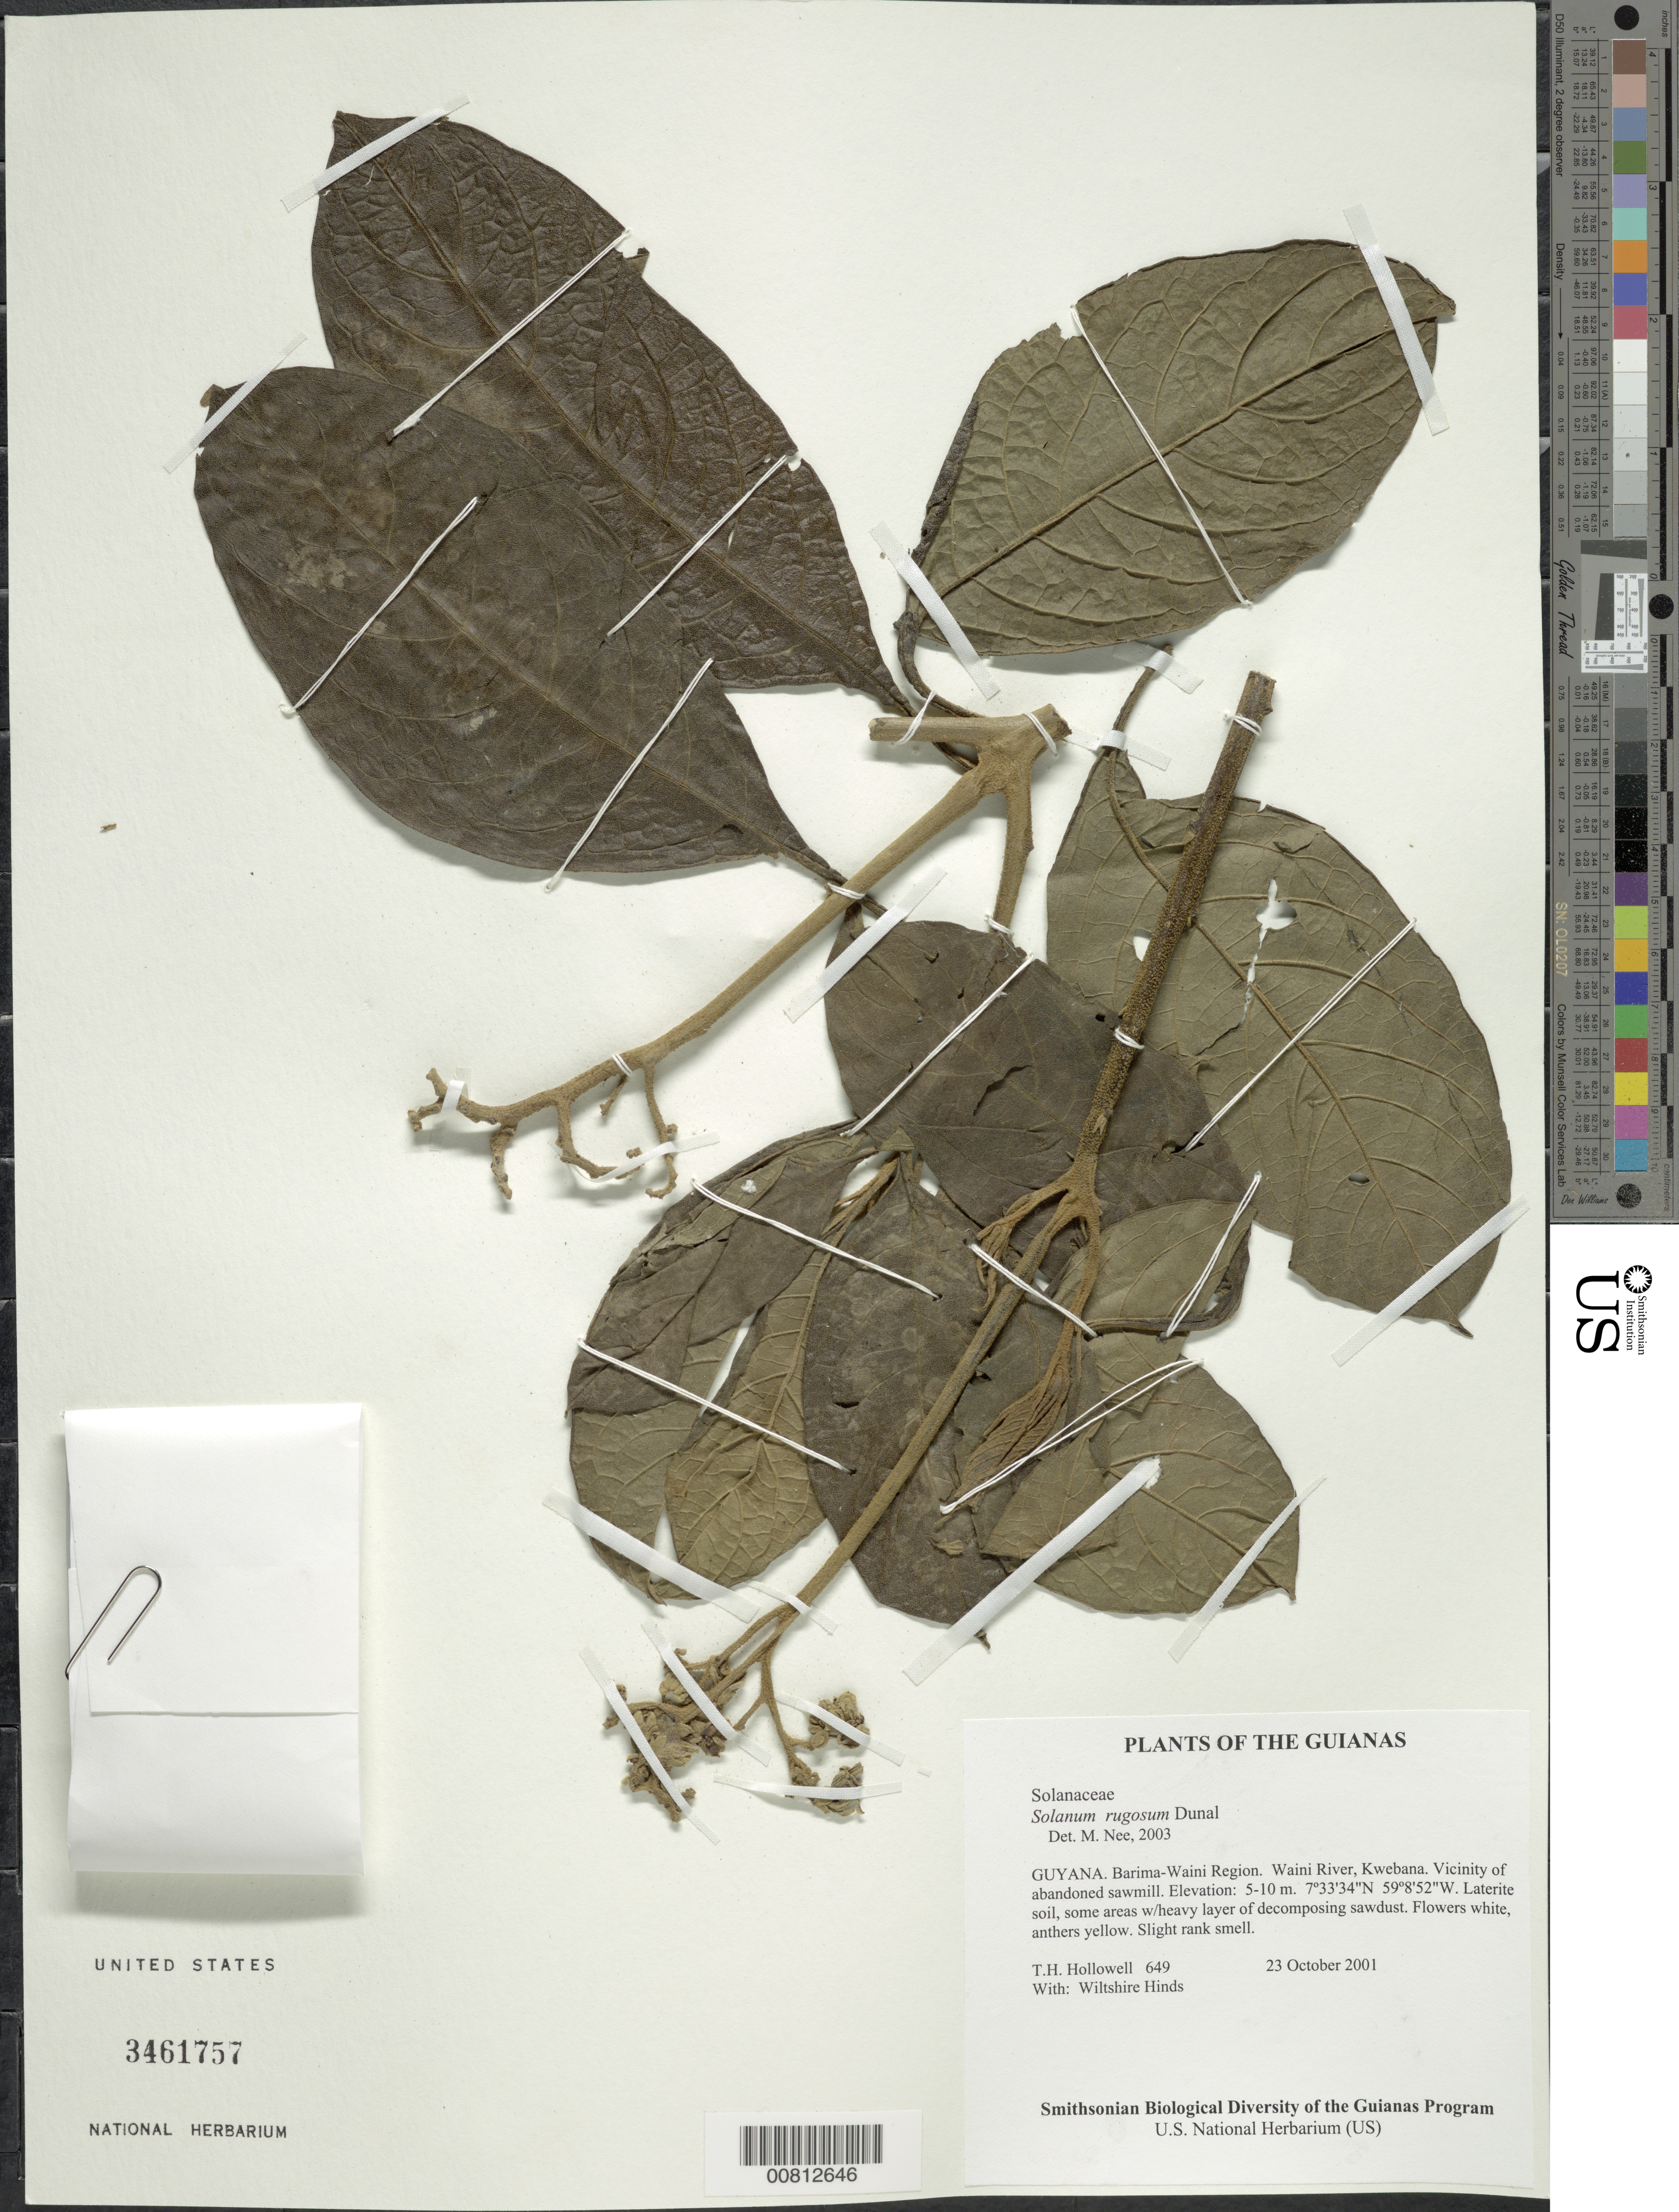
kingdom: Plantae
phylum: Tracheophyta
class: Magnoliopsida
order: Solanales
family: Solanaceae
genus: Solanum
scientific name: Solanum rugosum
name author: Dunal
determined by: Nee, Michael H.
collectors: T. Hollowell & W. Hinds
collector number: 649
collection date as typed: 10 Oct 2001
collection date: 2001-10-10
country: Guyana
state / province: Barima-Waini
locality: Waini River, Kwebana. Vicinity of abandoned sawmill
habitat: Laterite soil, some areas w/heavy layer of decomposing sawdust.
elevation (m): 5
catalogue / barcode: US 3461757